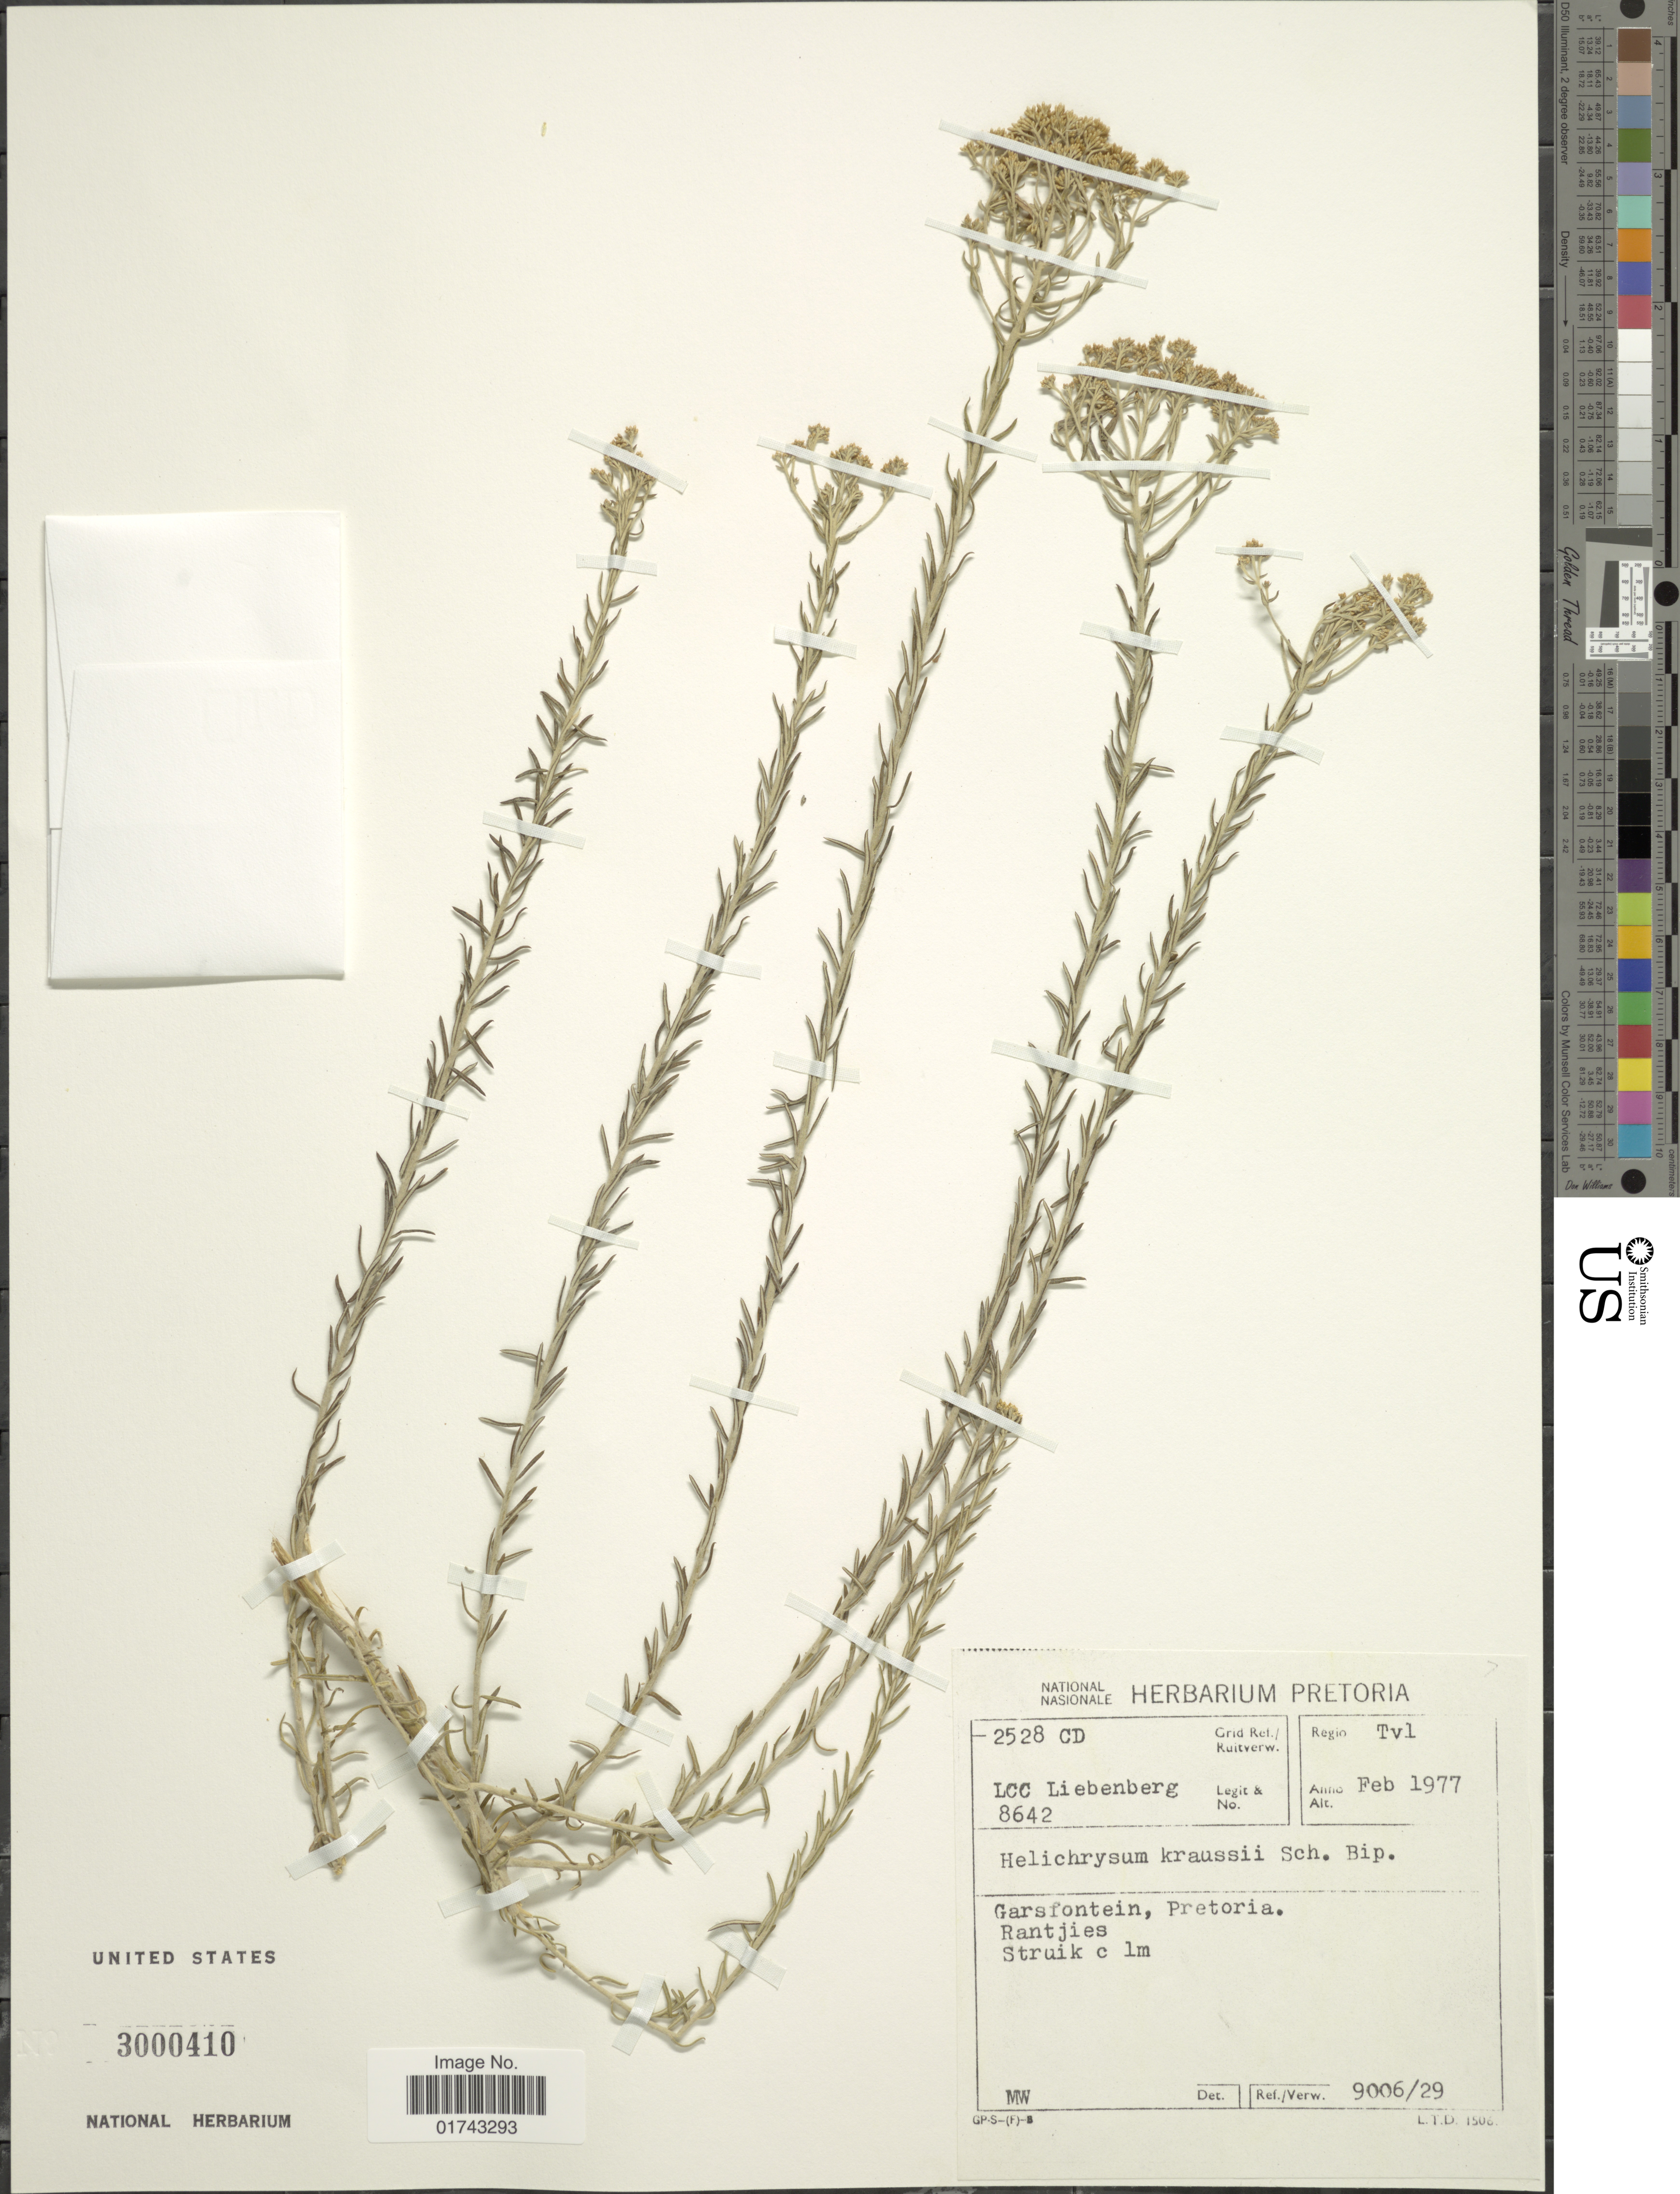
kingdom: Plantae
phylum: Tracheophyta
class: Magnoliopsida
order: Asterales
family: Asteraceae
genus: Helichrysum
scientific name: Helichrysum kraussii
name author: Sch. Bip.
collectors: L. Liebenberg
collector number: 8642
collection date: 1977-02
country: South Africa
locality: Regio Tvl, Grid Ref.Ruitverw. 2528 CD, Garsfontein, Pretoria, Rantjies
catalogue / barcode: US 3000410